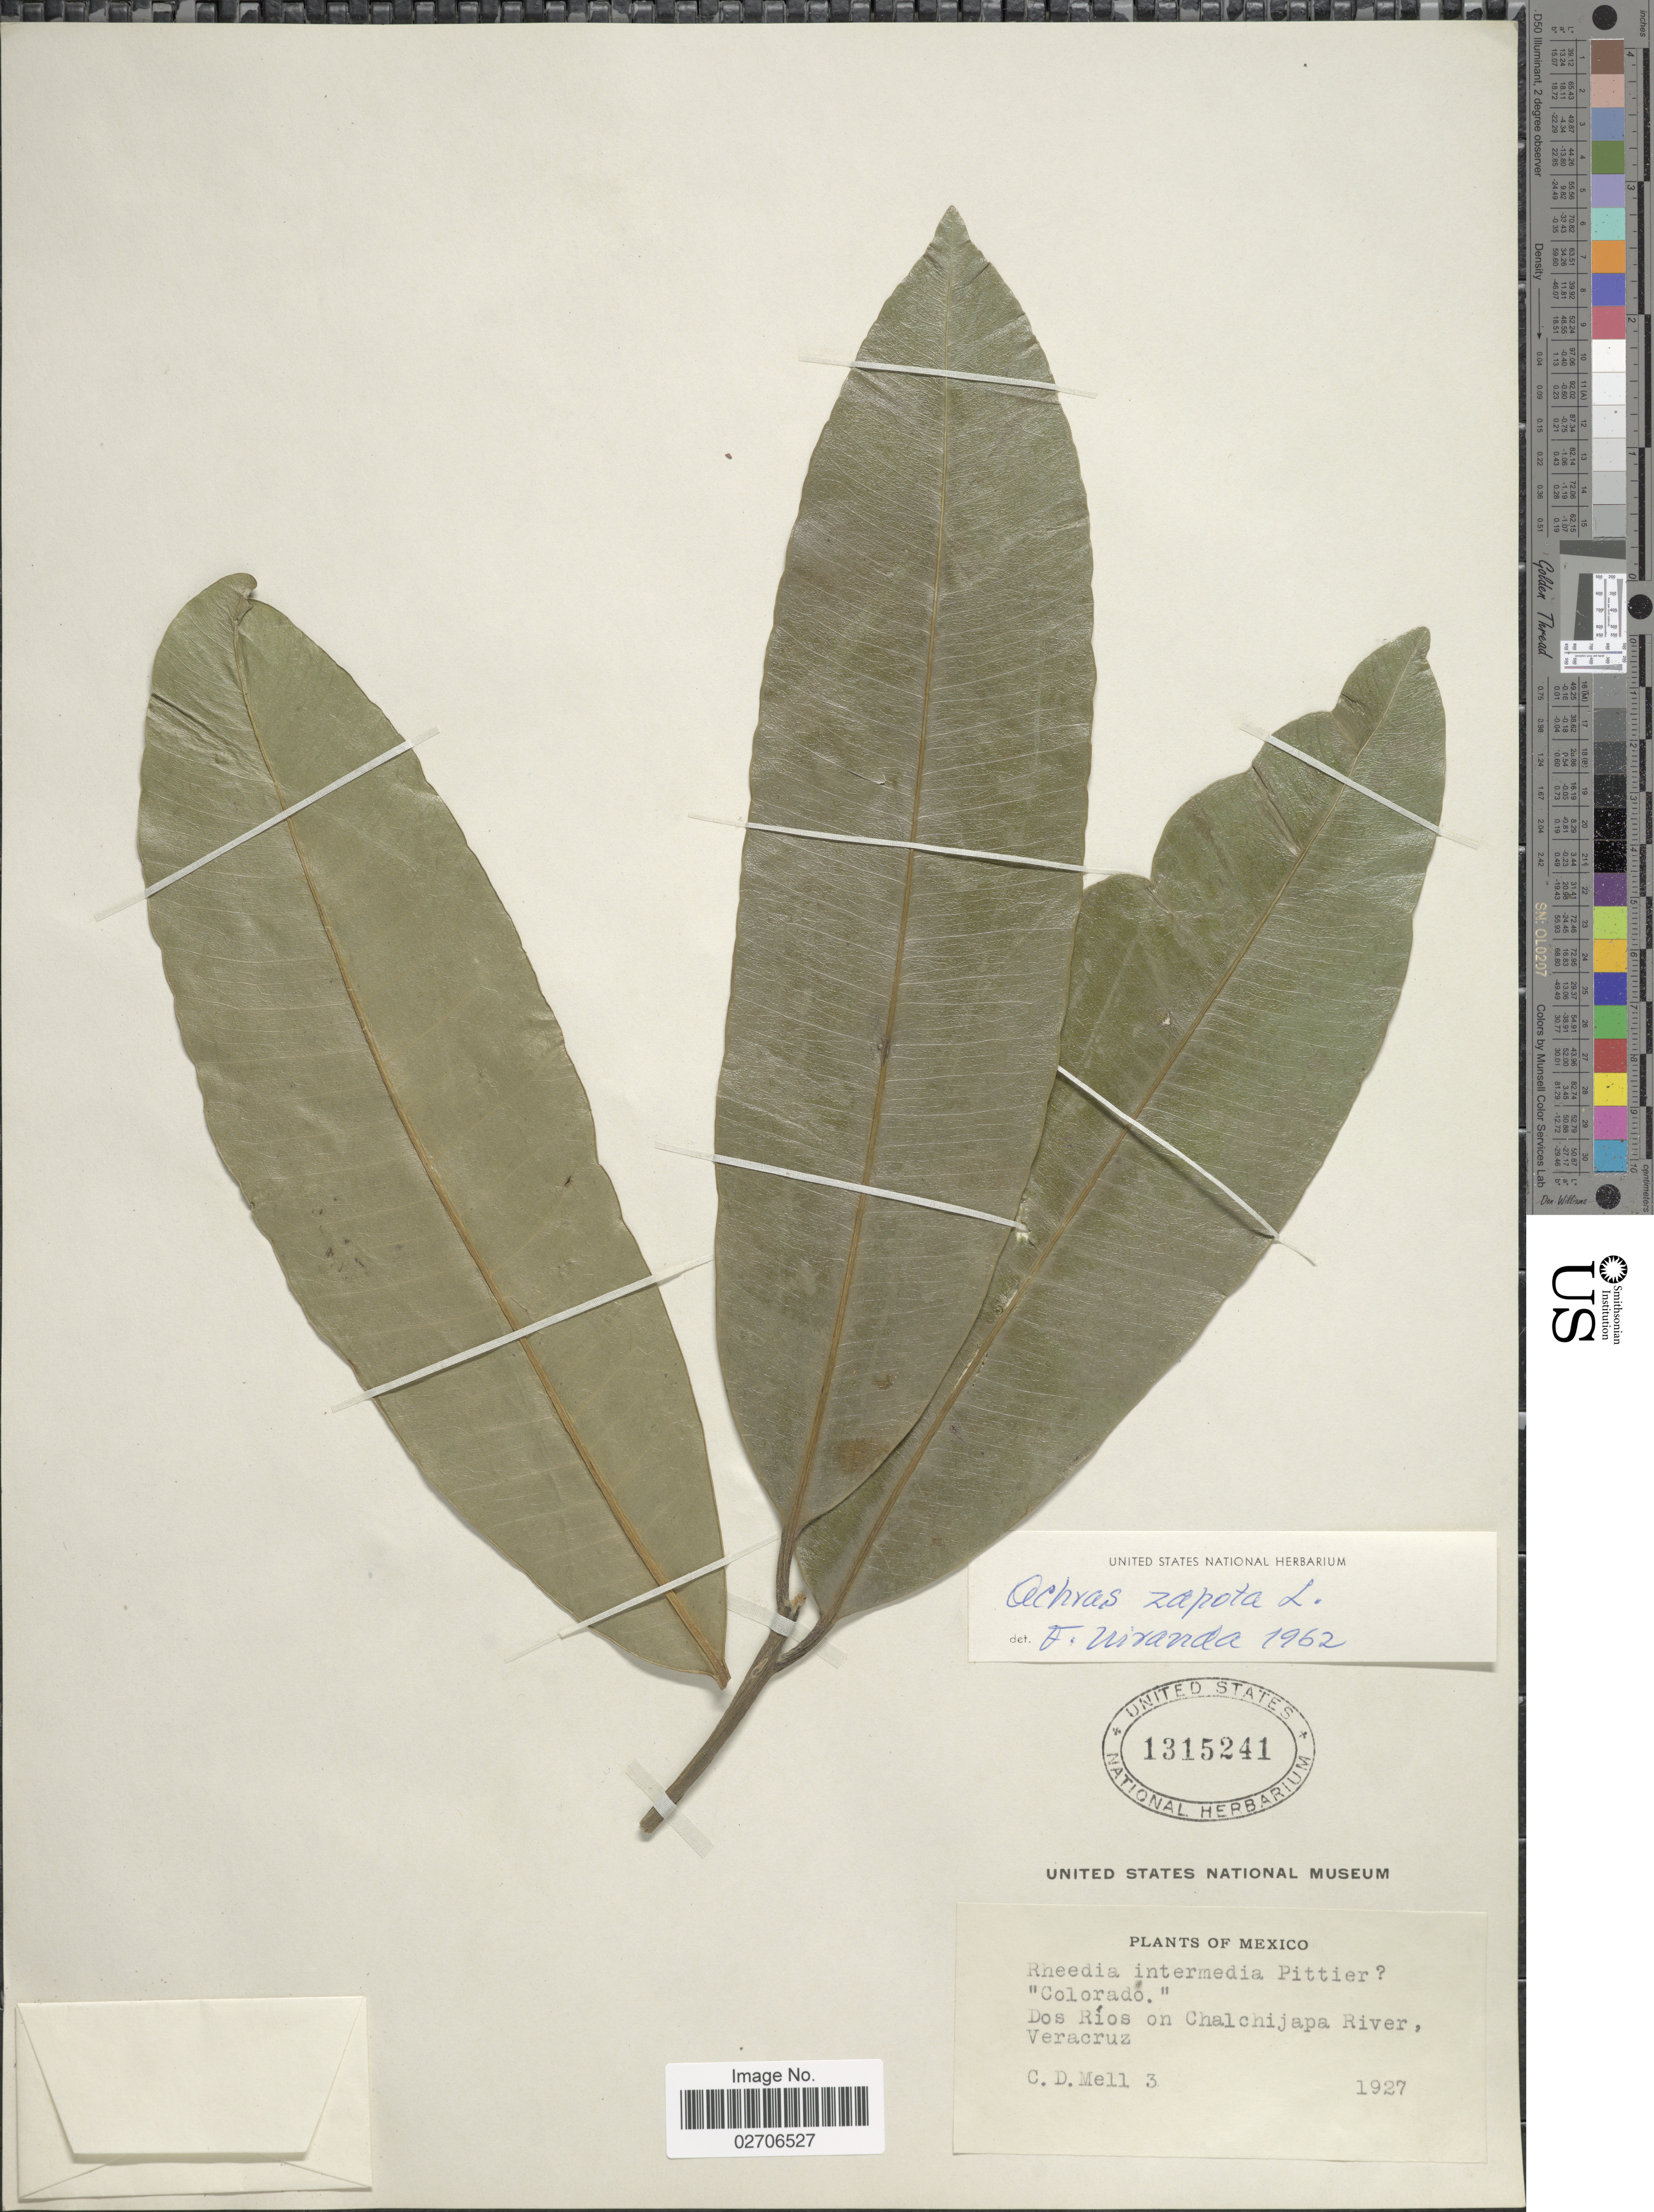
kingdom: Plantae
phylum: Tracheophyta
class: Magnoliopsida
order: Ericales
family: Sapotaceae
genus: Manilkara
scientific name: Manilkara zapota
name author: (L.) P. Royen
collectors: C. D. Mell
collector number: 3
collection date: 1927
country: Mexico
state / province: Veracruz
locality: Dos Rios on Chalchijapa River, Veracruz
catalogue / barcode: US 1315241